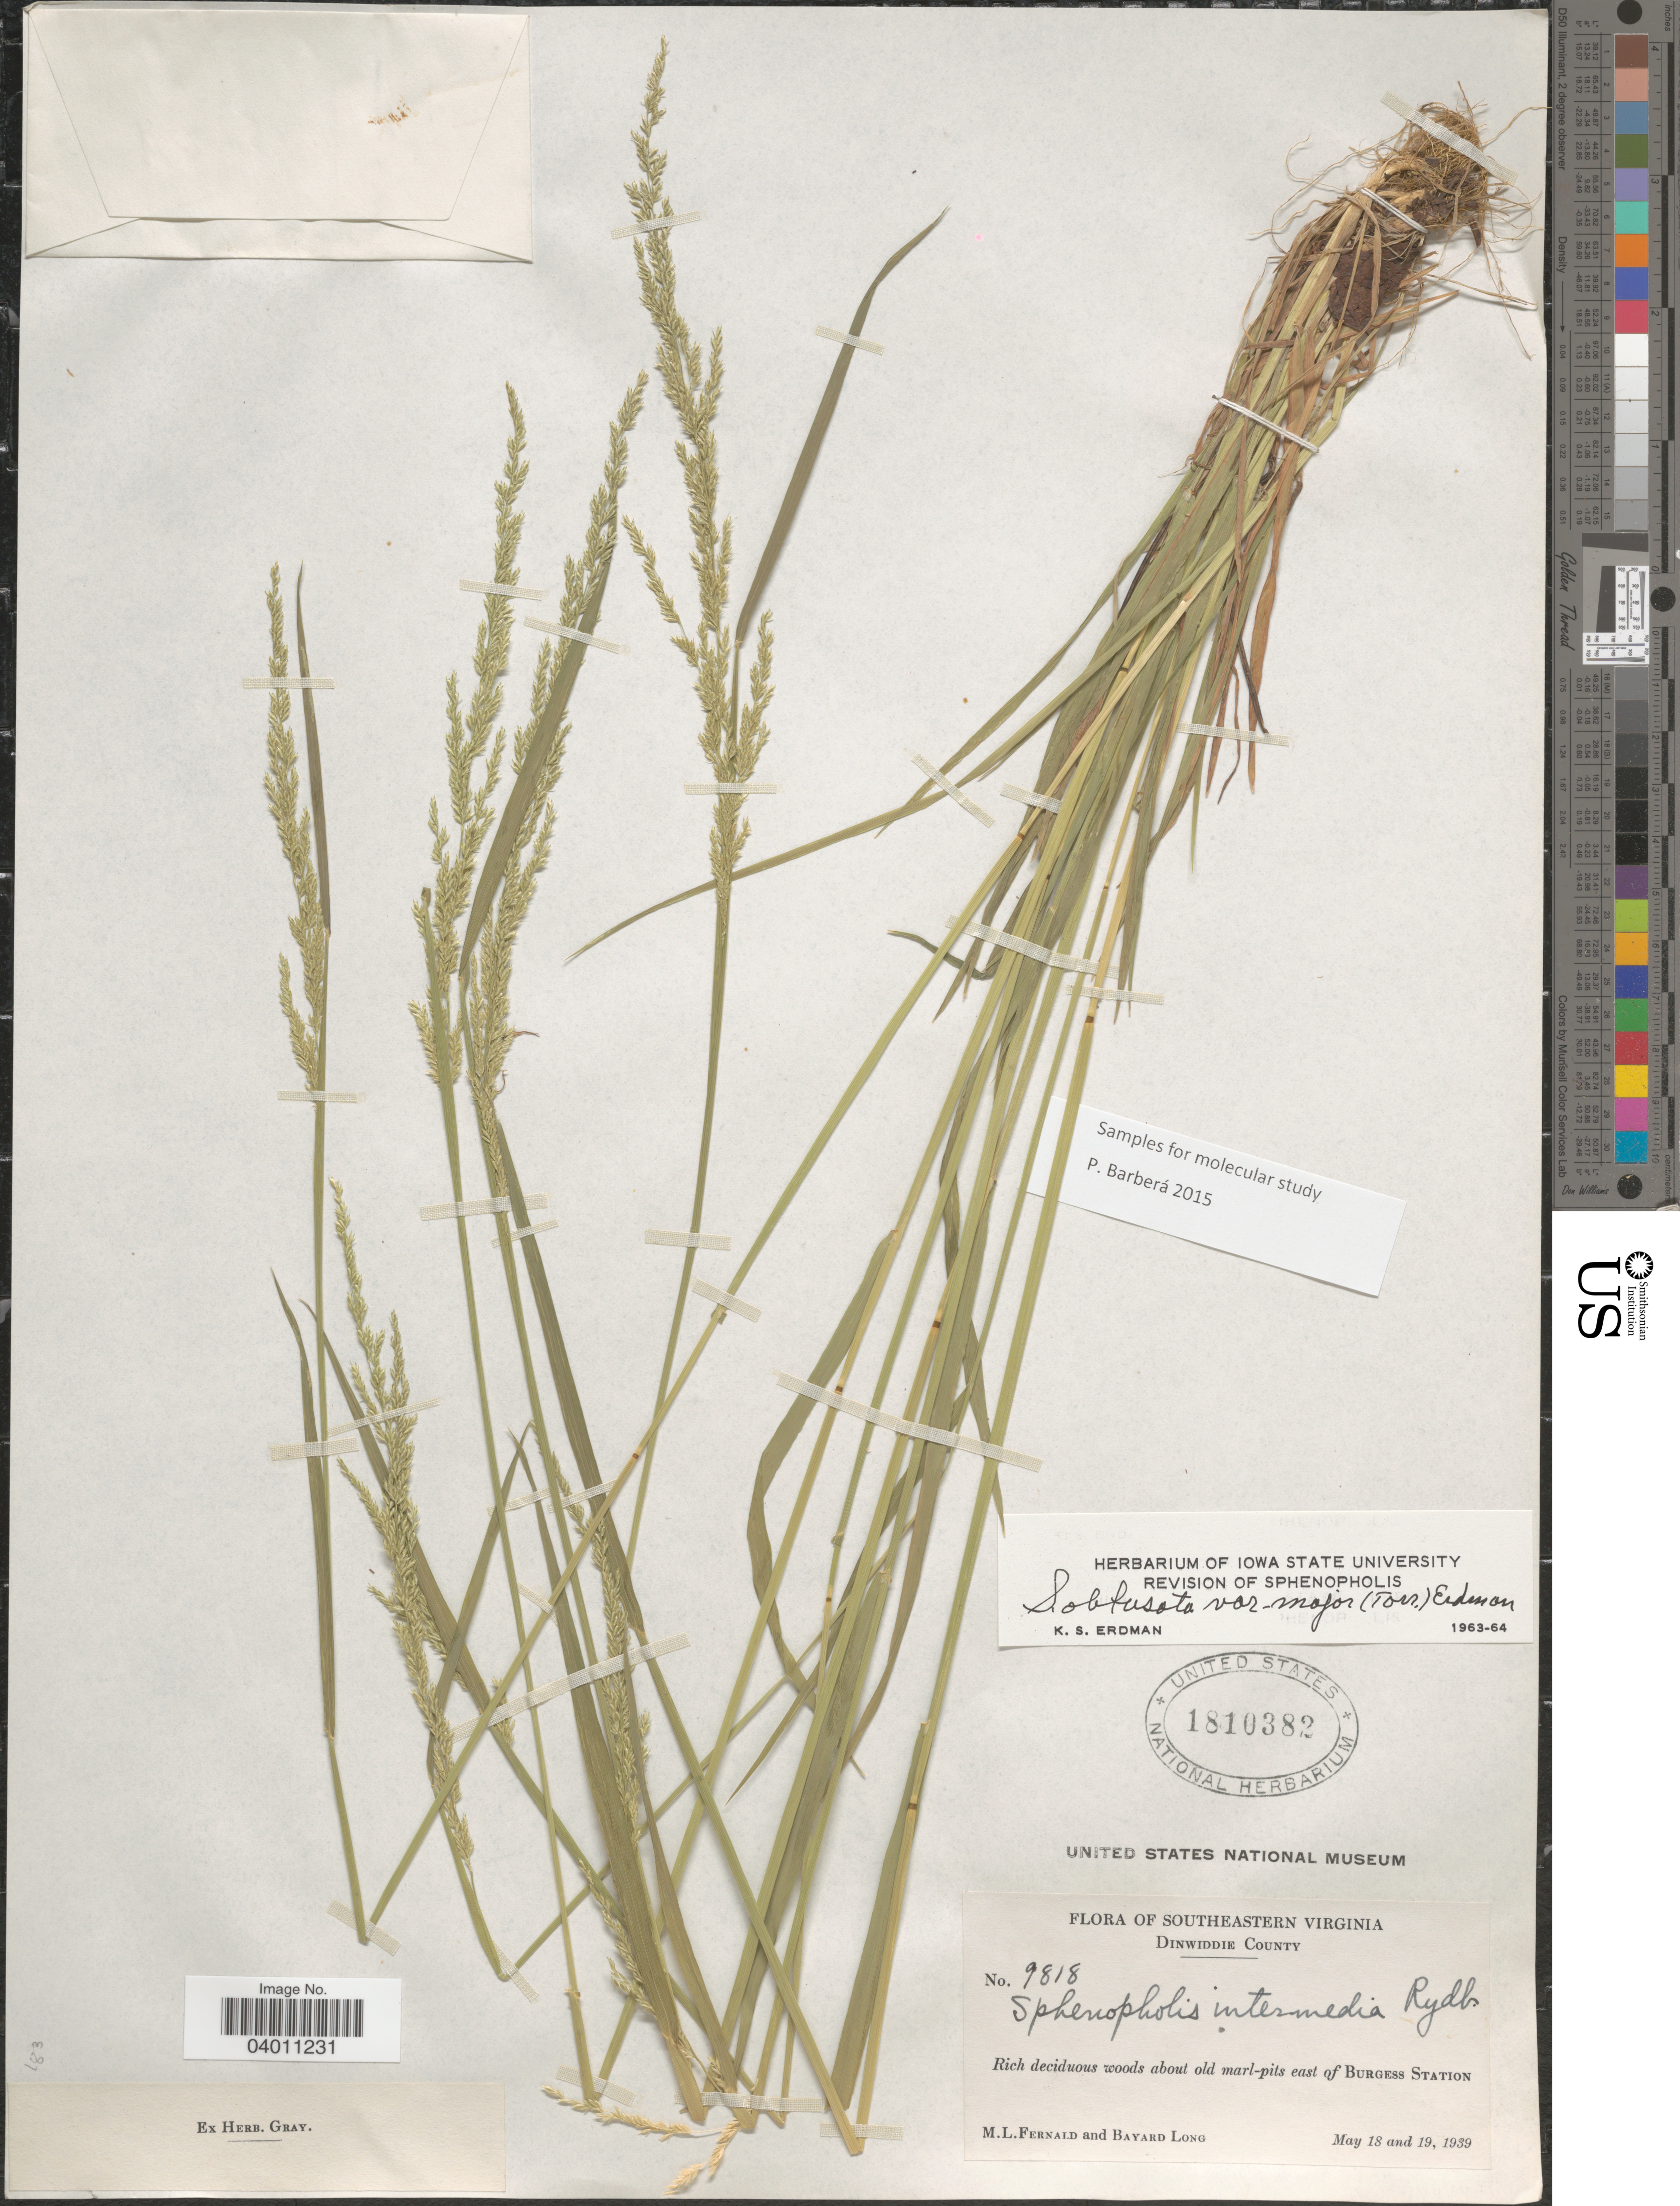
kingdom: Plantae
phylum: Tracheophyta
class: Liliopsida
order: Poales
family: Poaceae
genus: Sphenopholis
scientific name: Sphenopholis intermedia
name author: (Rydb.) Rydb.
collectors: M. L. Fernald & B. Long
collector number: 9818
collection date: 1939-05-18/1939-05-19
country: United States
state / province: Virginia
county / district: Dinwiddie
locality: Southeastern Virginia. Dinwiddie County. East of Burgess Station.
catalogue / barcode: US 1810382